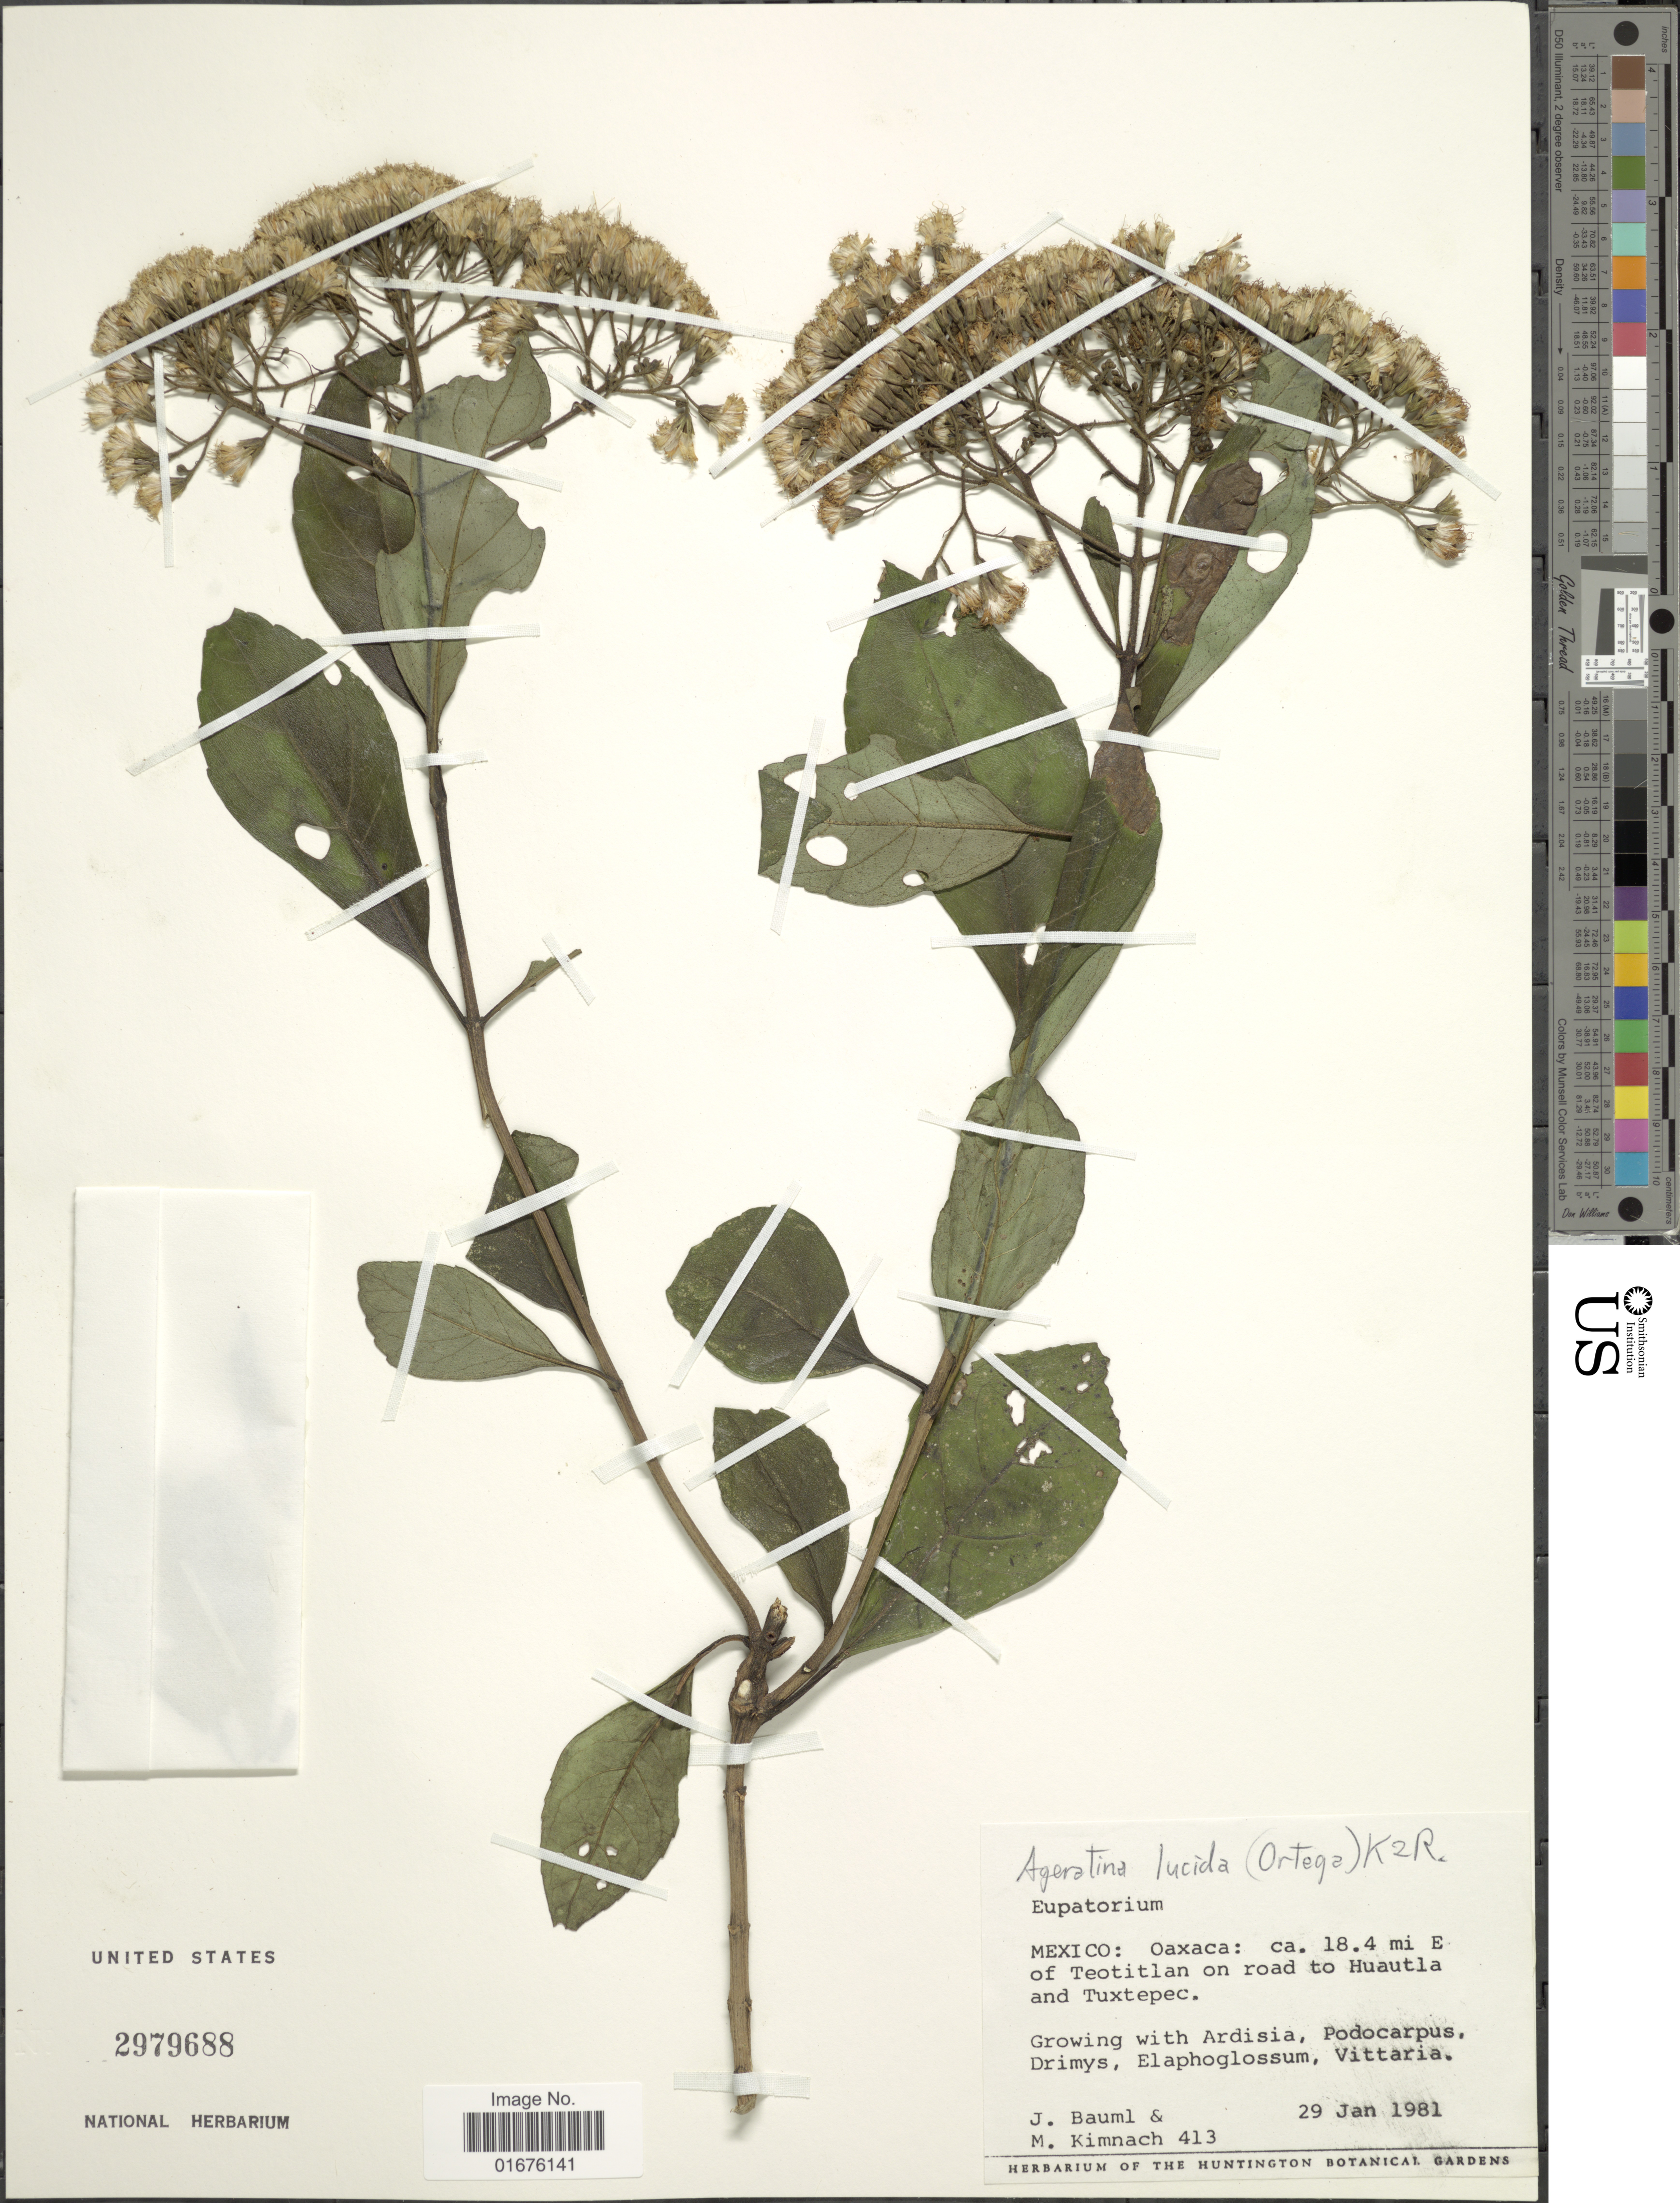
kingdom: Plantae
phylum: Tracheophyta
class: Magnoliopsida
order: Asterales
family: Asteraceae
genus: Ageratina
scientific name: Ageratina lucida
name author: (Ortega) R.M. King & H. Rob.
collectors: J. Bauml & M. W. Kimnach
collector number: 413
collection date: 1981-01-29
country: Mexico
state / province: Oaxaca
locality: Ca. 18.4 mi E of Teotitlan on road to Huautla and Tuxtepec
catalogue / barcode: US 2979688